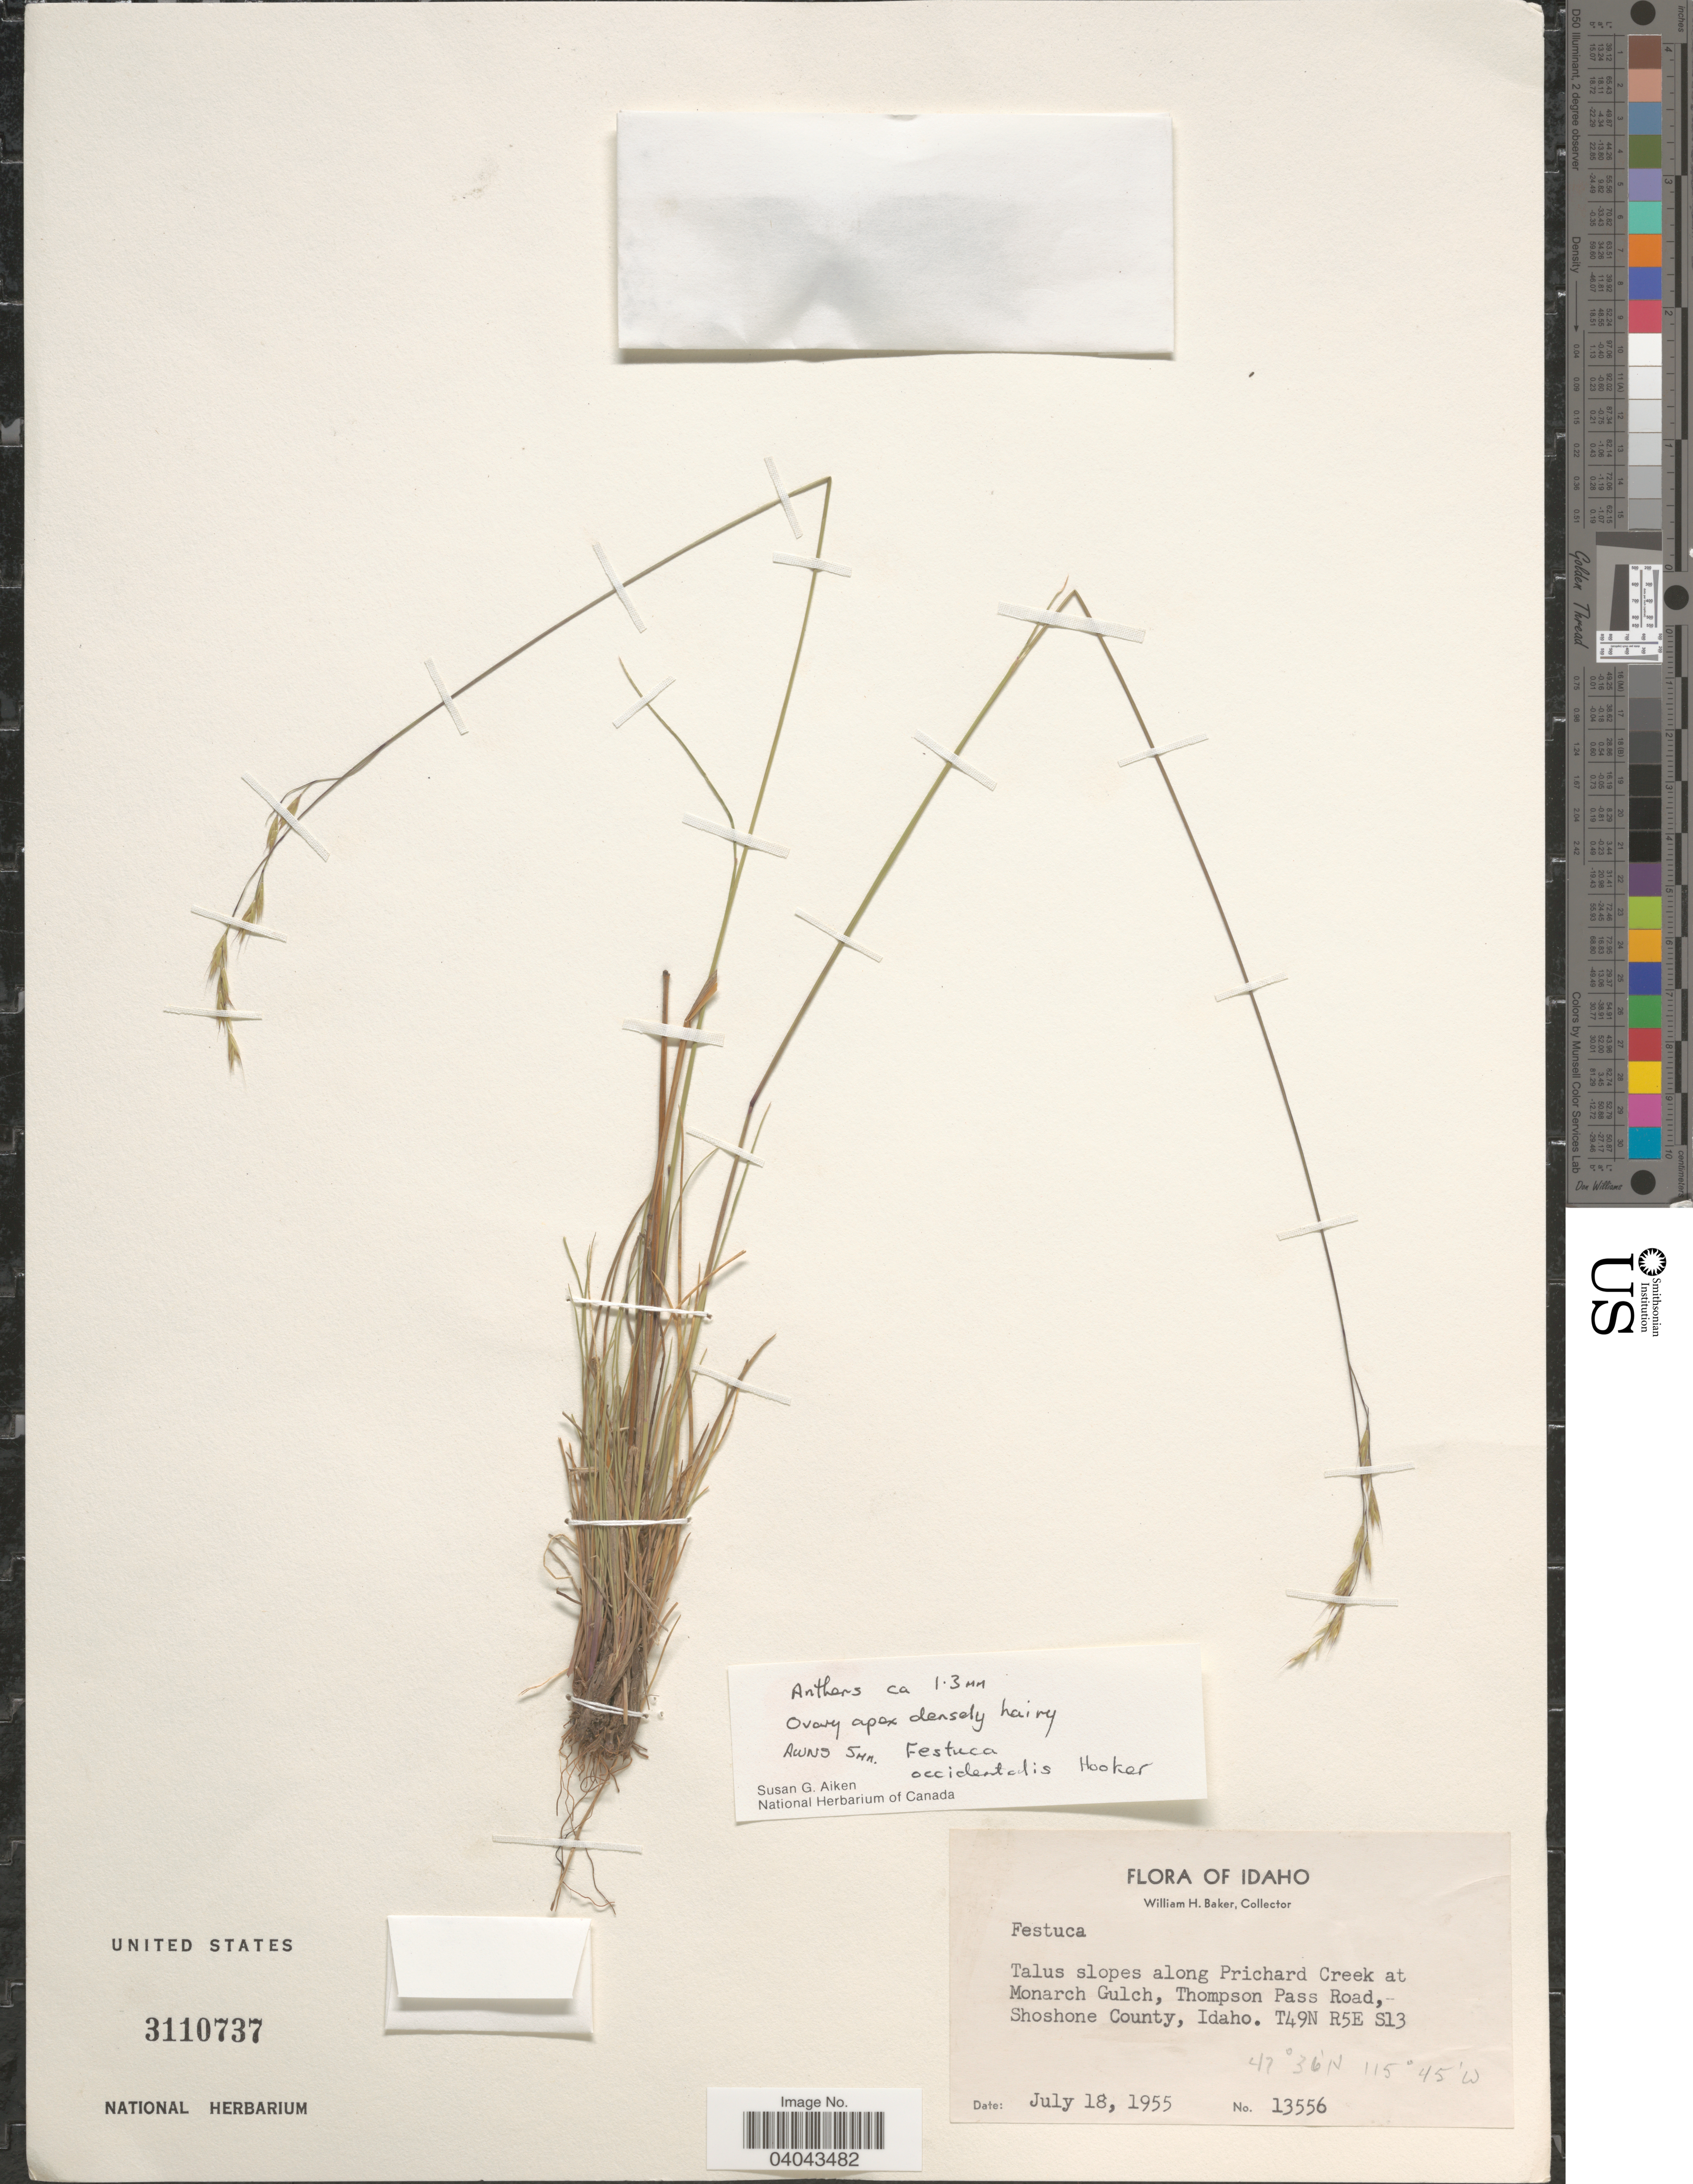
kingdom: Plantae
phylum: Tracheophyta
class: Liliopsida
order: Poales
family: Poaceae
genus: Festuca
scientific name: Festuca occidentalis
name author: Hook.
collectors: W. H. Baker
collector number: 13556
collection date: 1955-07-18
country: United States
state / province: Idaho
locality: Along Prichard Creek at Monarch Gulch, Thompson Pass Road, Shoshone County. T49N R5E S13.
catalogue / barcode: US 3110737